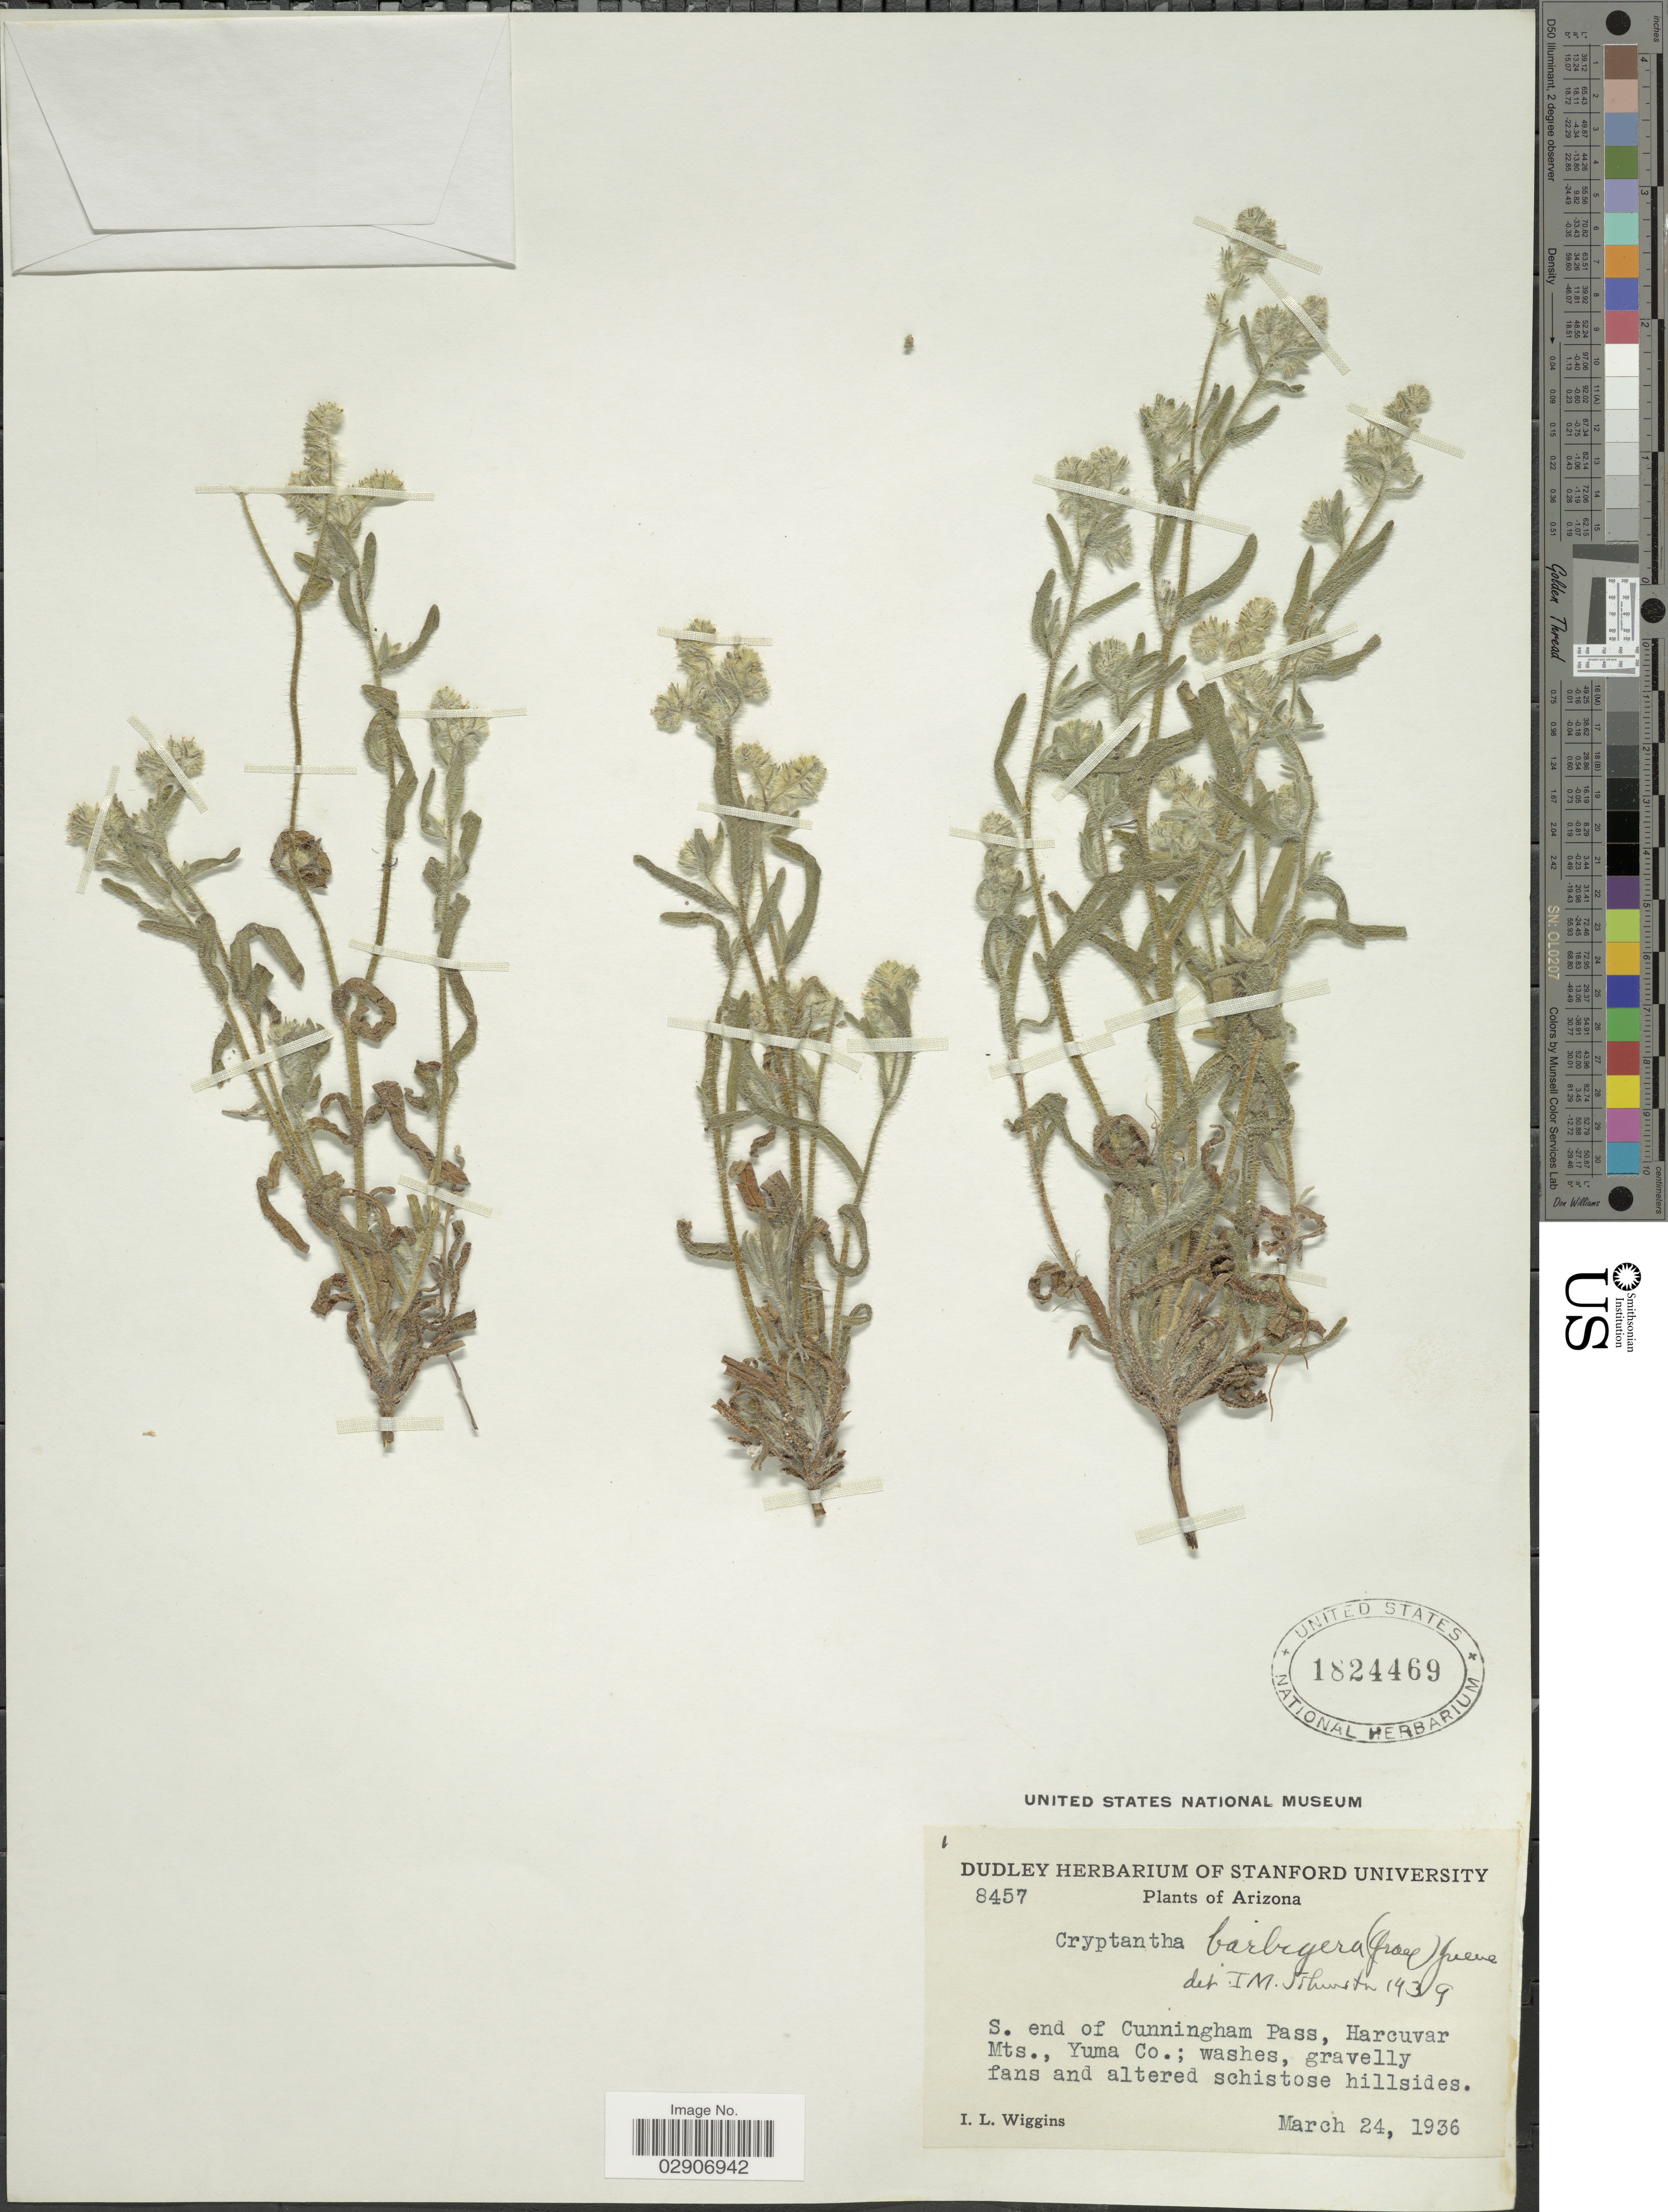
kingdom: Plantae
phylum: Tracheophyta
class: Magnoliopsida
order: Boraginales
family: Boraginaceae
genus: Cryptantha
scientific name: Cryptantha barbigera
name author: (A. Gray) Greene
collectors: I. L. Wiggins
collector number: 8457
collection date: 1936-03-24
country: United States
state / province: Arizona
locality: S. end of Cunningham Pass, Harcuvar Mts., Yuma Co.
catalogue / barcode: US 1824469